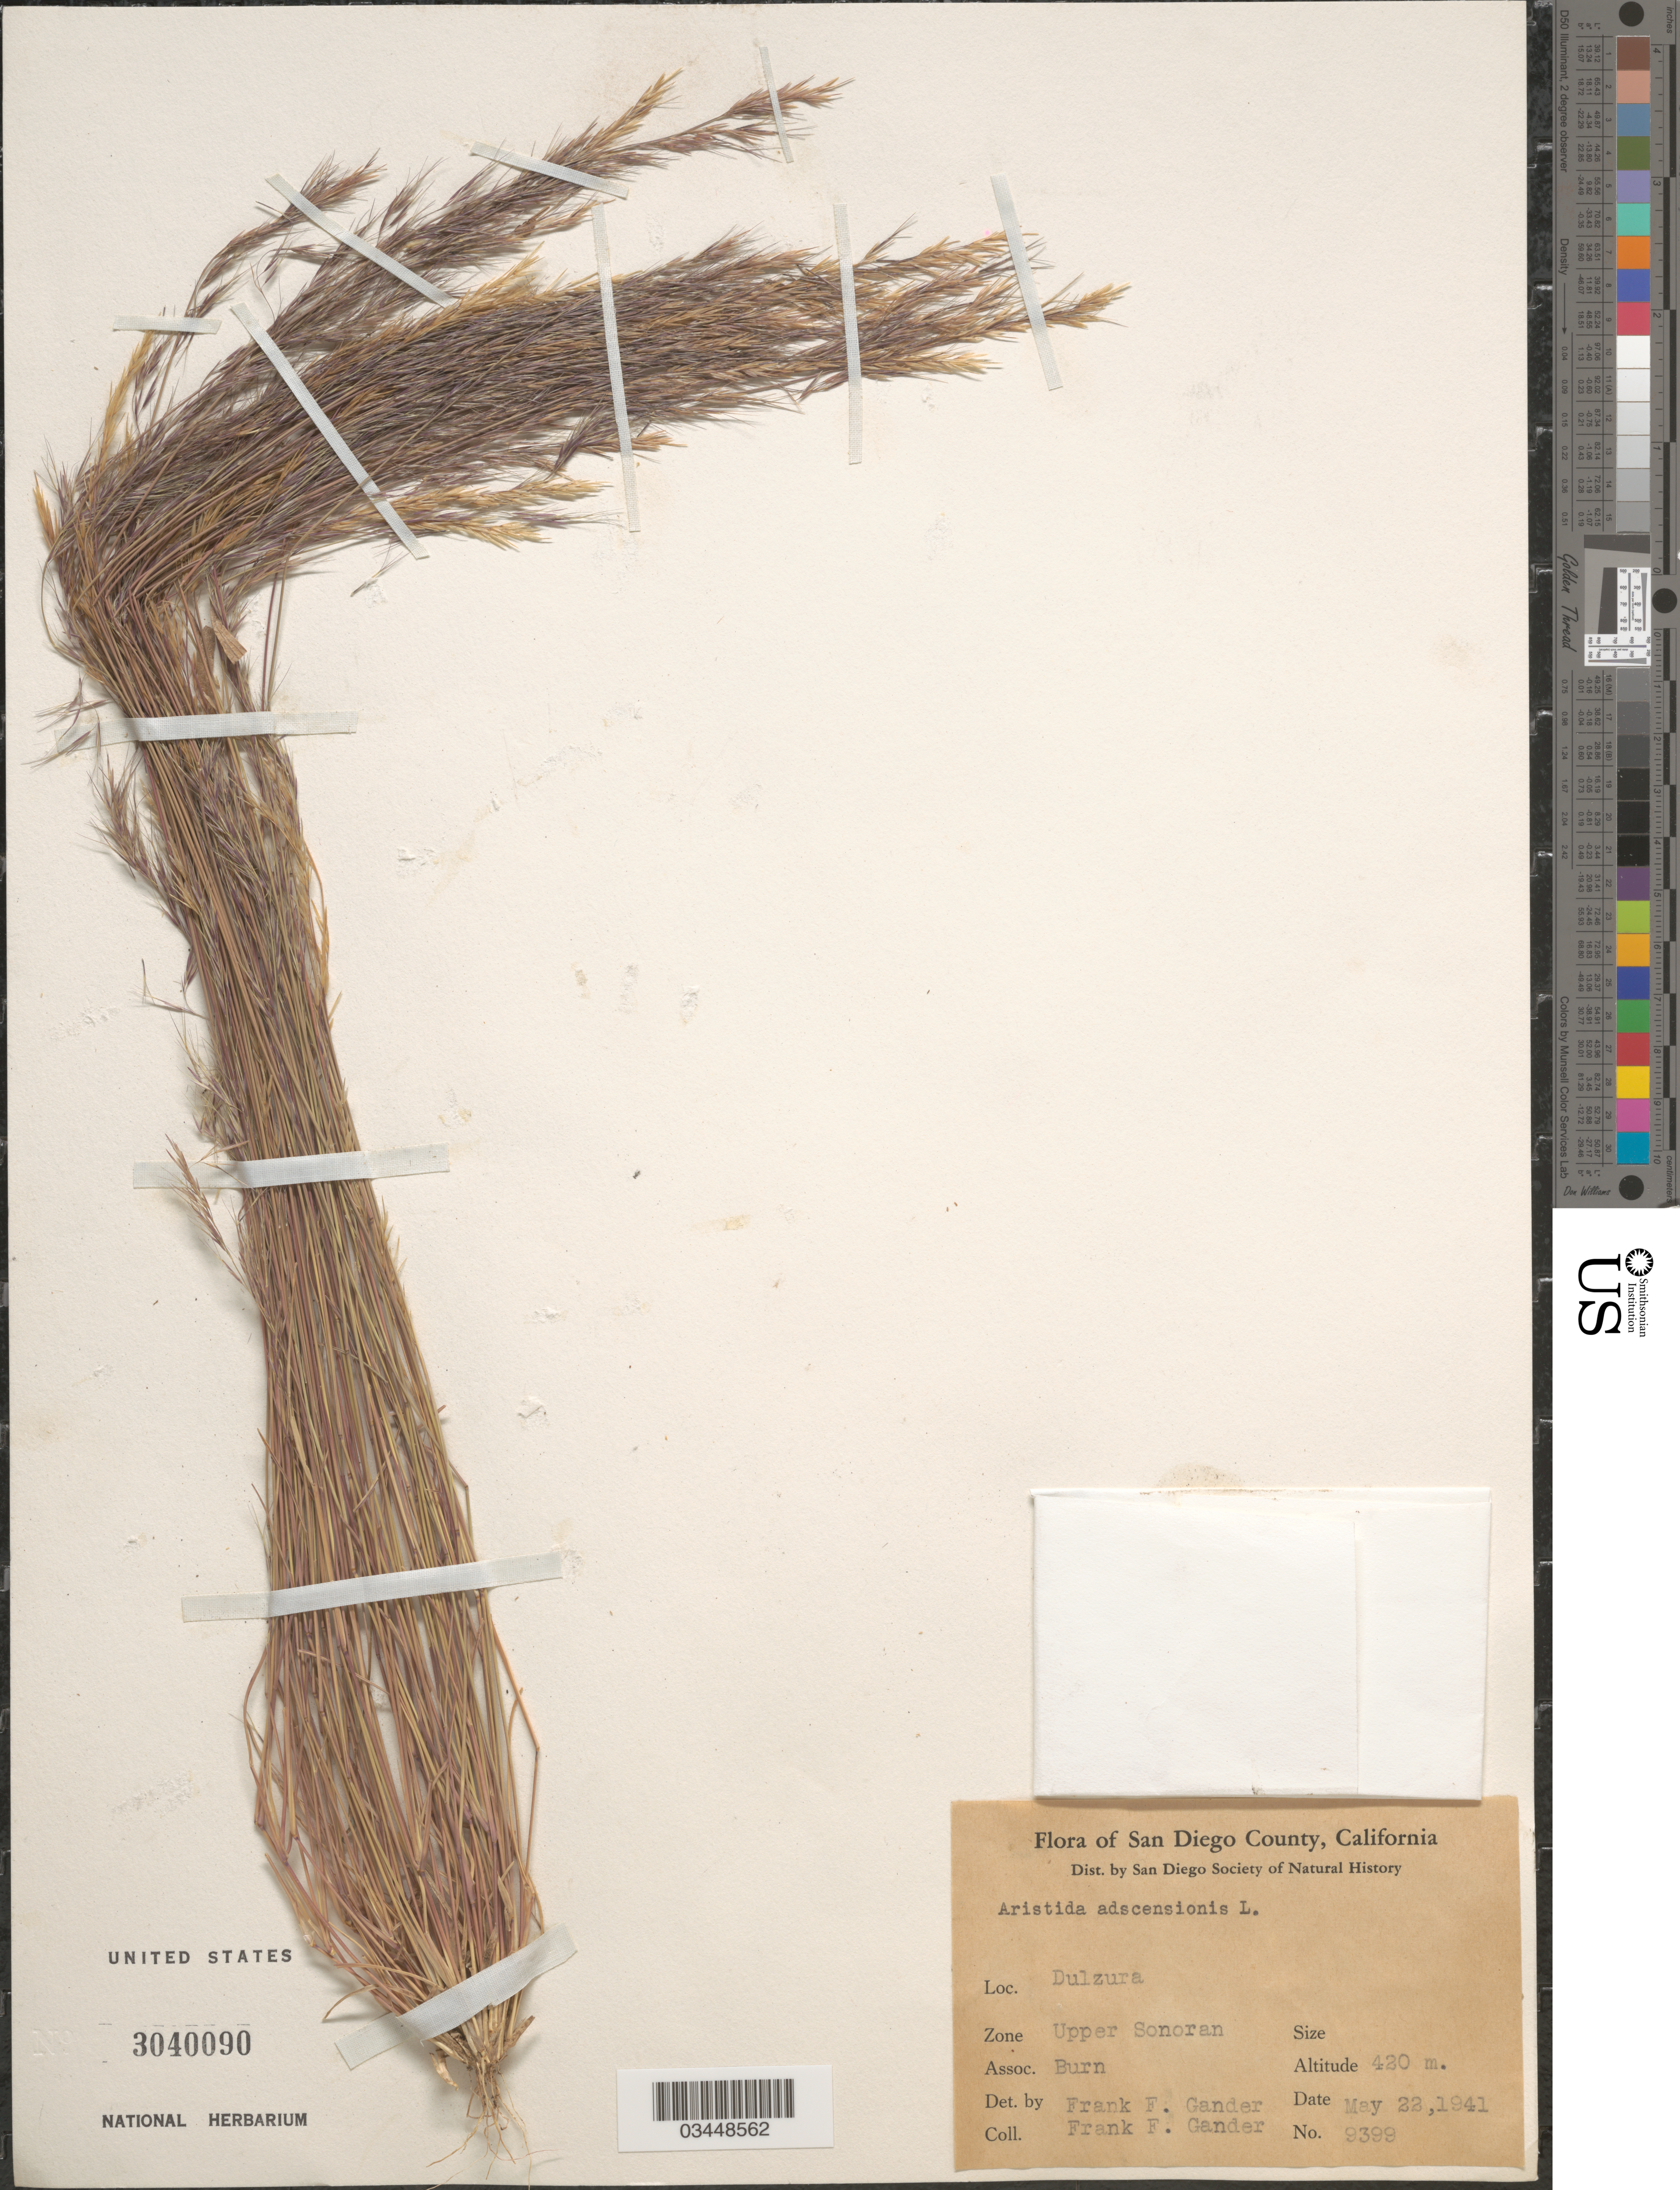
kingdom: Plantae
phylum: Tracheophyta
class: Liliopsida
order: Poales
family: Poaceae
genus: Aristida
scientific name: Aristida adscensionis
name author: L.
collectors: F. Gander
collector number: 9399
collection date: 1941-05-22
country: United States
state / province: California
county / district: San Diego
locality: San Diego County. Dulzura. Upper Sonoran.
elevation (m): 420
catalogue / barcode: US 3040090